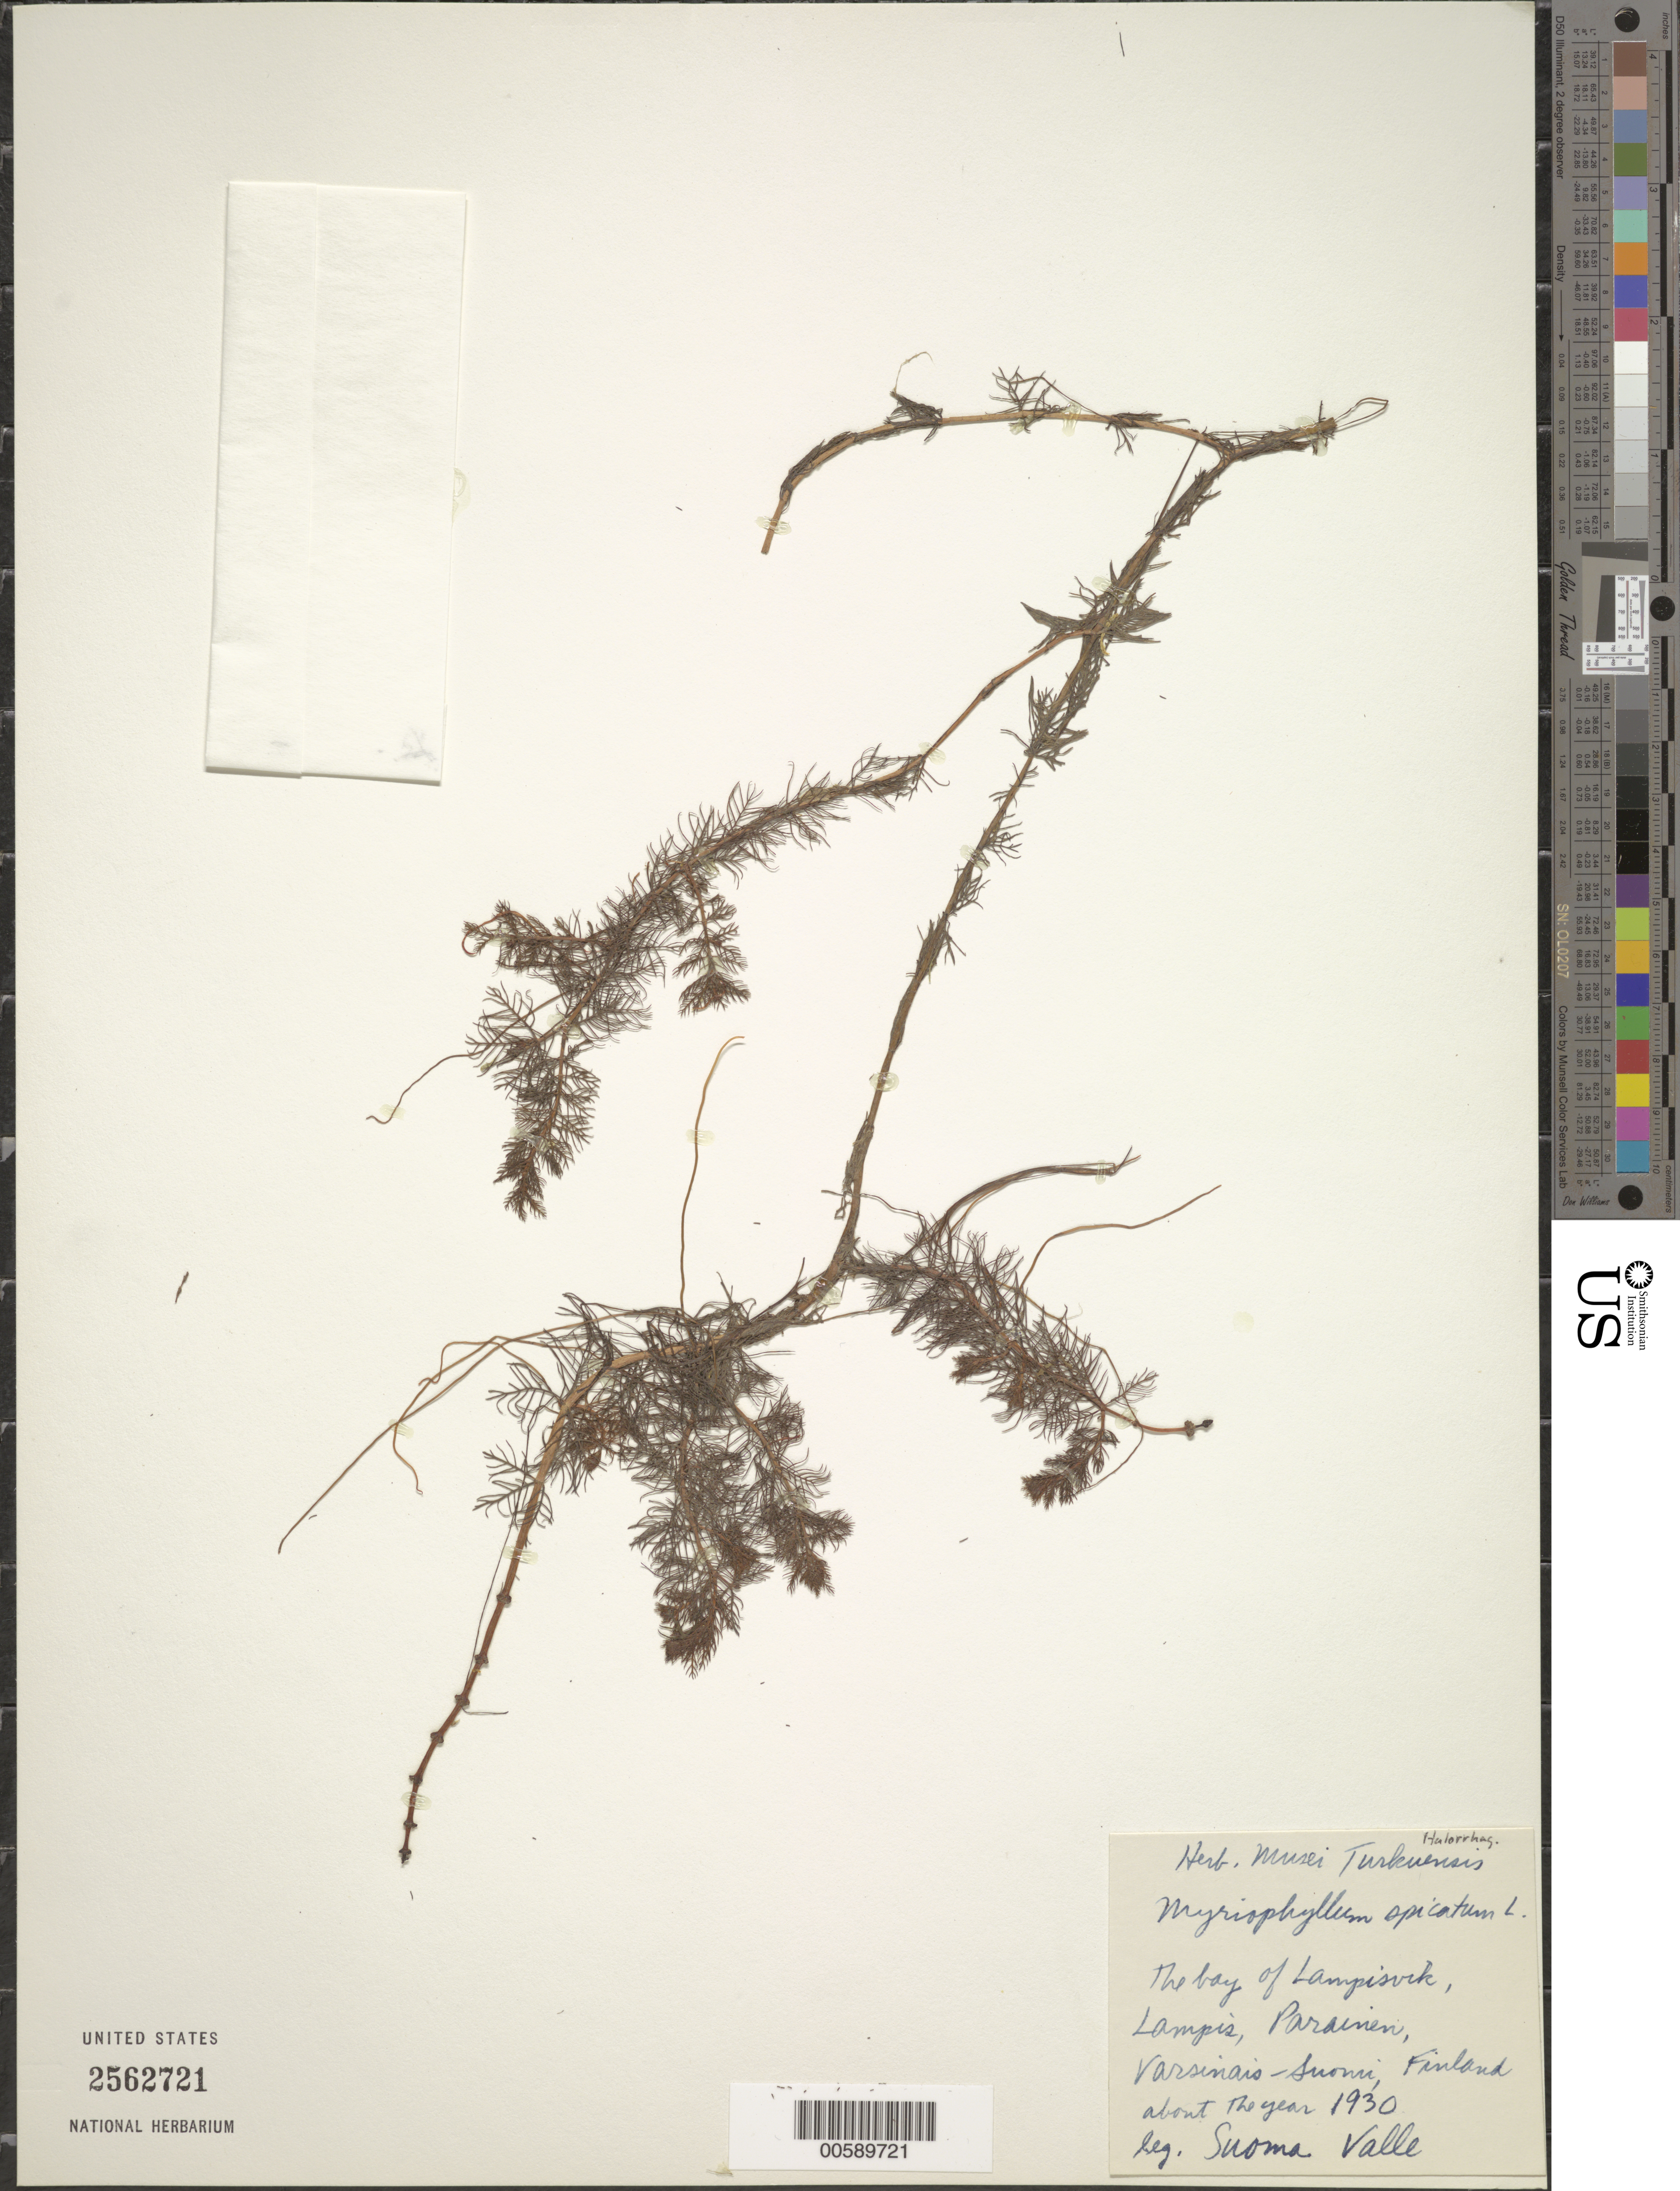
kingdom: Plantae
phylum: Tracheophyta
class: Magnoliopsida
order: Saxifragales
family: Haloragaceae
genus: Myriophyllum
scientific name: Myriophyllum spicatum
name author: L.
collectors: S. Valle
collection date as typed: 1930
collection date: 1930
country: Finland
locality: Lampisvik, Lampis, Parainen, Varsinais-Suonii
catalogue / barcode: US 2562721